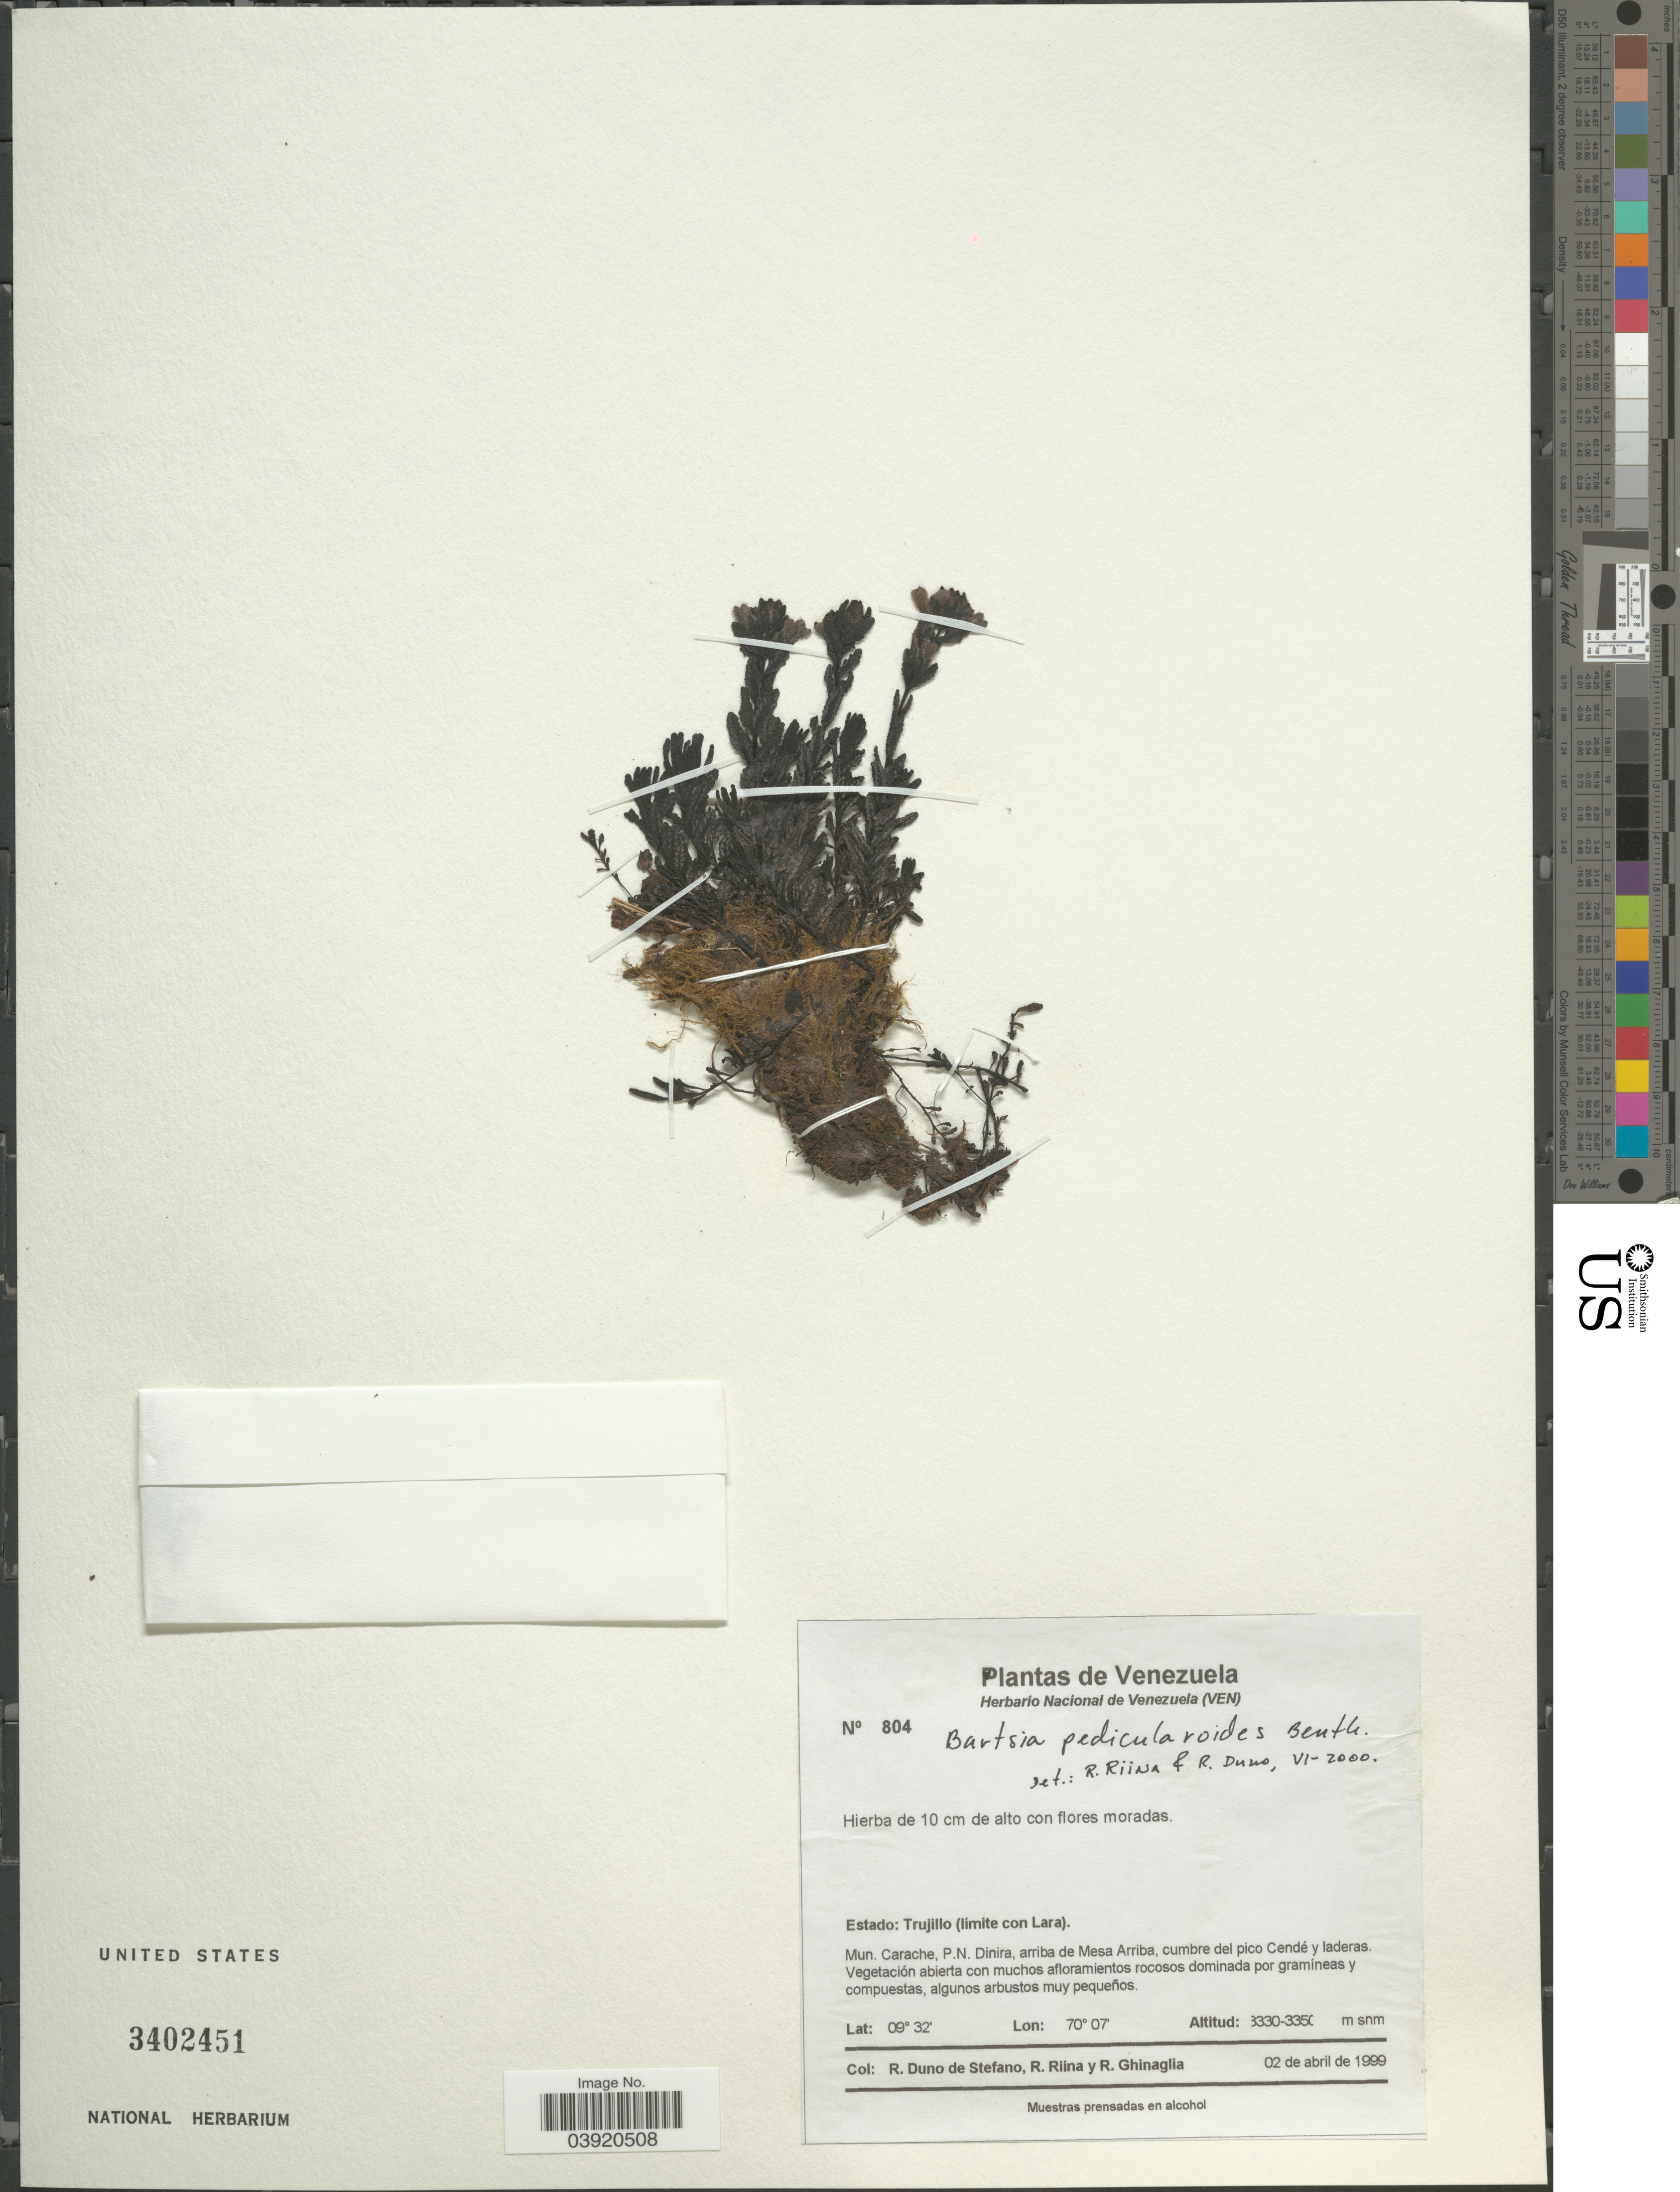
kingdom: Plantae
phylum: Tracheophyta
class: Magnoliopsida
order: Lamiales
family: Orobanchaceae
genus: Bartsia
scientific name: Bartsia pedicularoides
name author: Benth.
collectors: R. Duno de Stefano, R. Riina & R. Ghinaglia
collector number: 804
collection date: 1999-04-02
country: Venezuela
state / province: Trujillo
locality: (límite con Lara). Mun. Carache, P.N. Dinira, arriba de Mesa Arriba, cumbre del pico Cendé y laderas.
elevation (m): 3330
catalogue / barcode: US 3402451